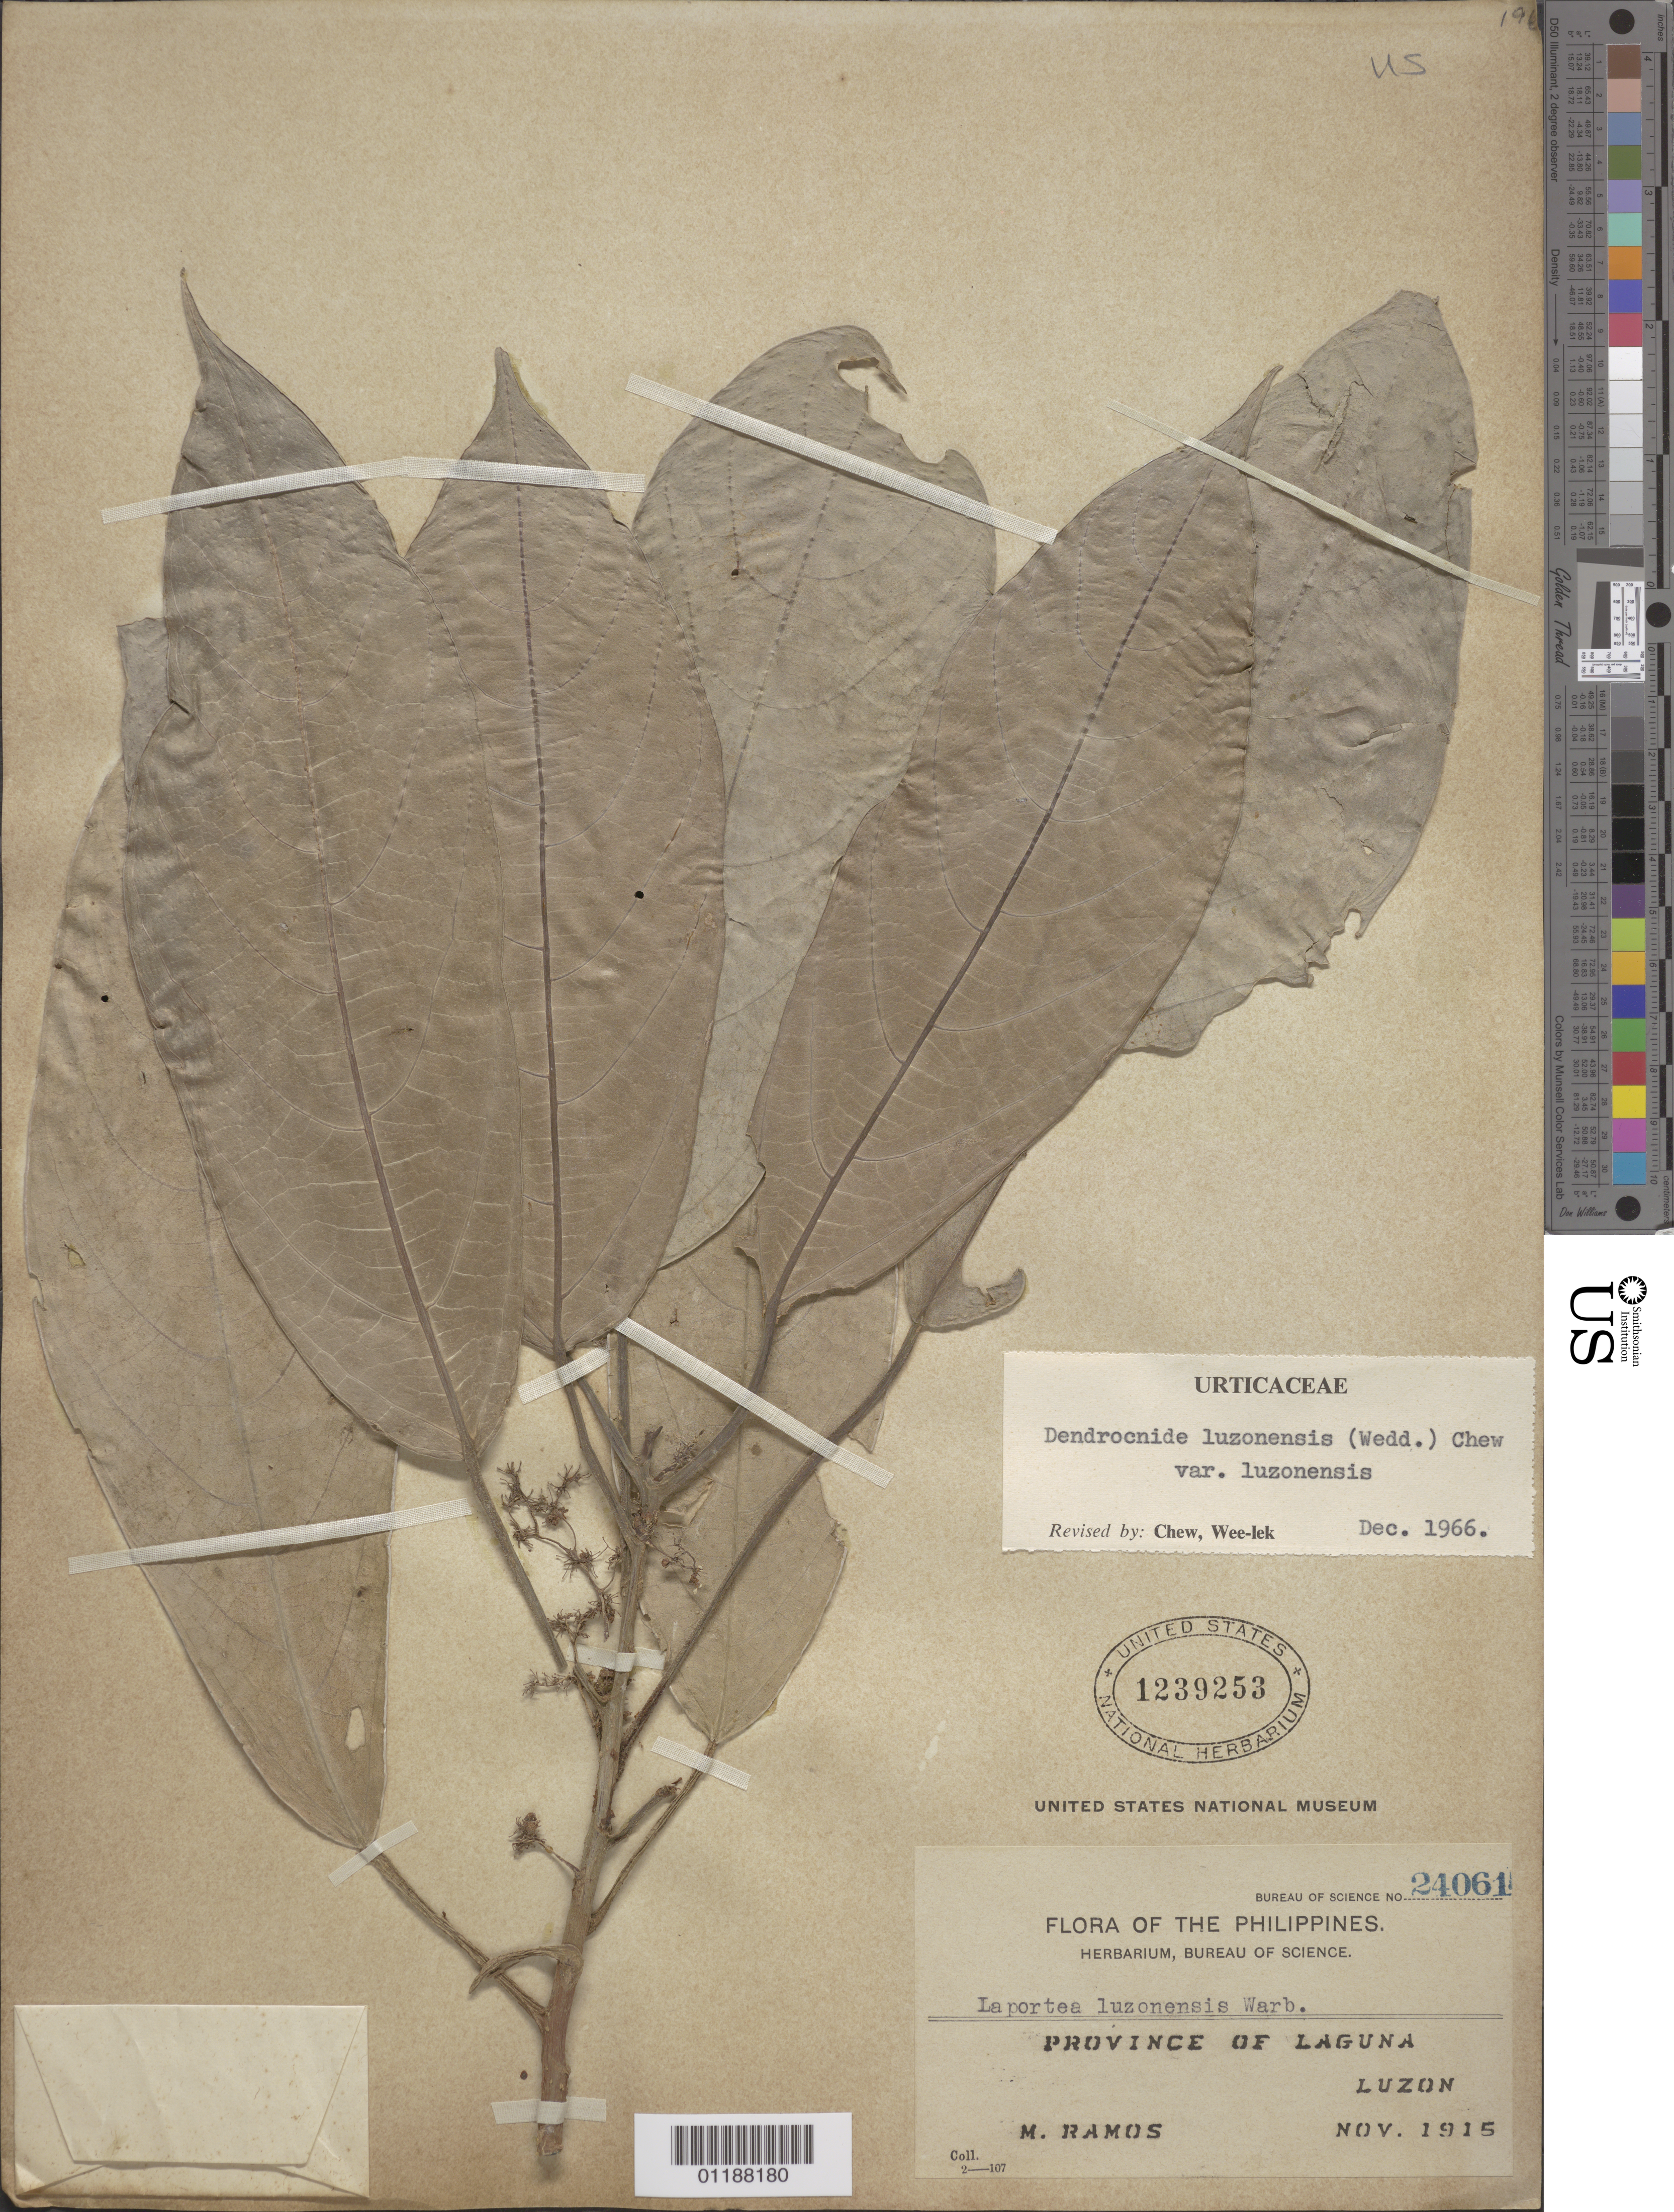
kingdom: Plantae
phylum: Tracheophyta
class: Magnoliopsida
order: Rosales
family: Urticaceae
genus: Dendrocnide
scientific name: Dendrocnide luzonensis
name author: (Wedd.) Chew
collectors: F. Ramos M.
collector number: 24061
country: Philippines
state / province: Calabarzon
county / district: Laguna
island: Luzon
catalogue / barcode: US 1239253